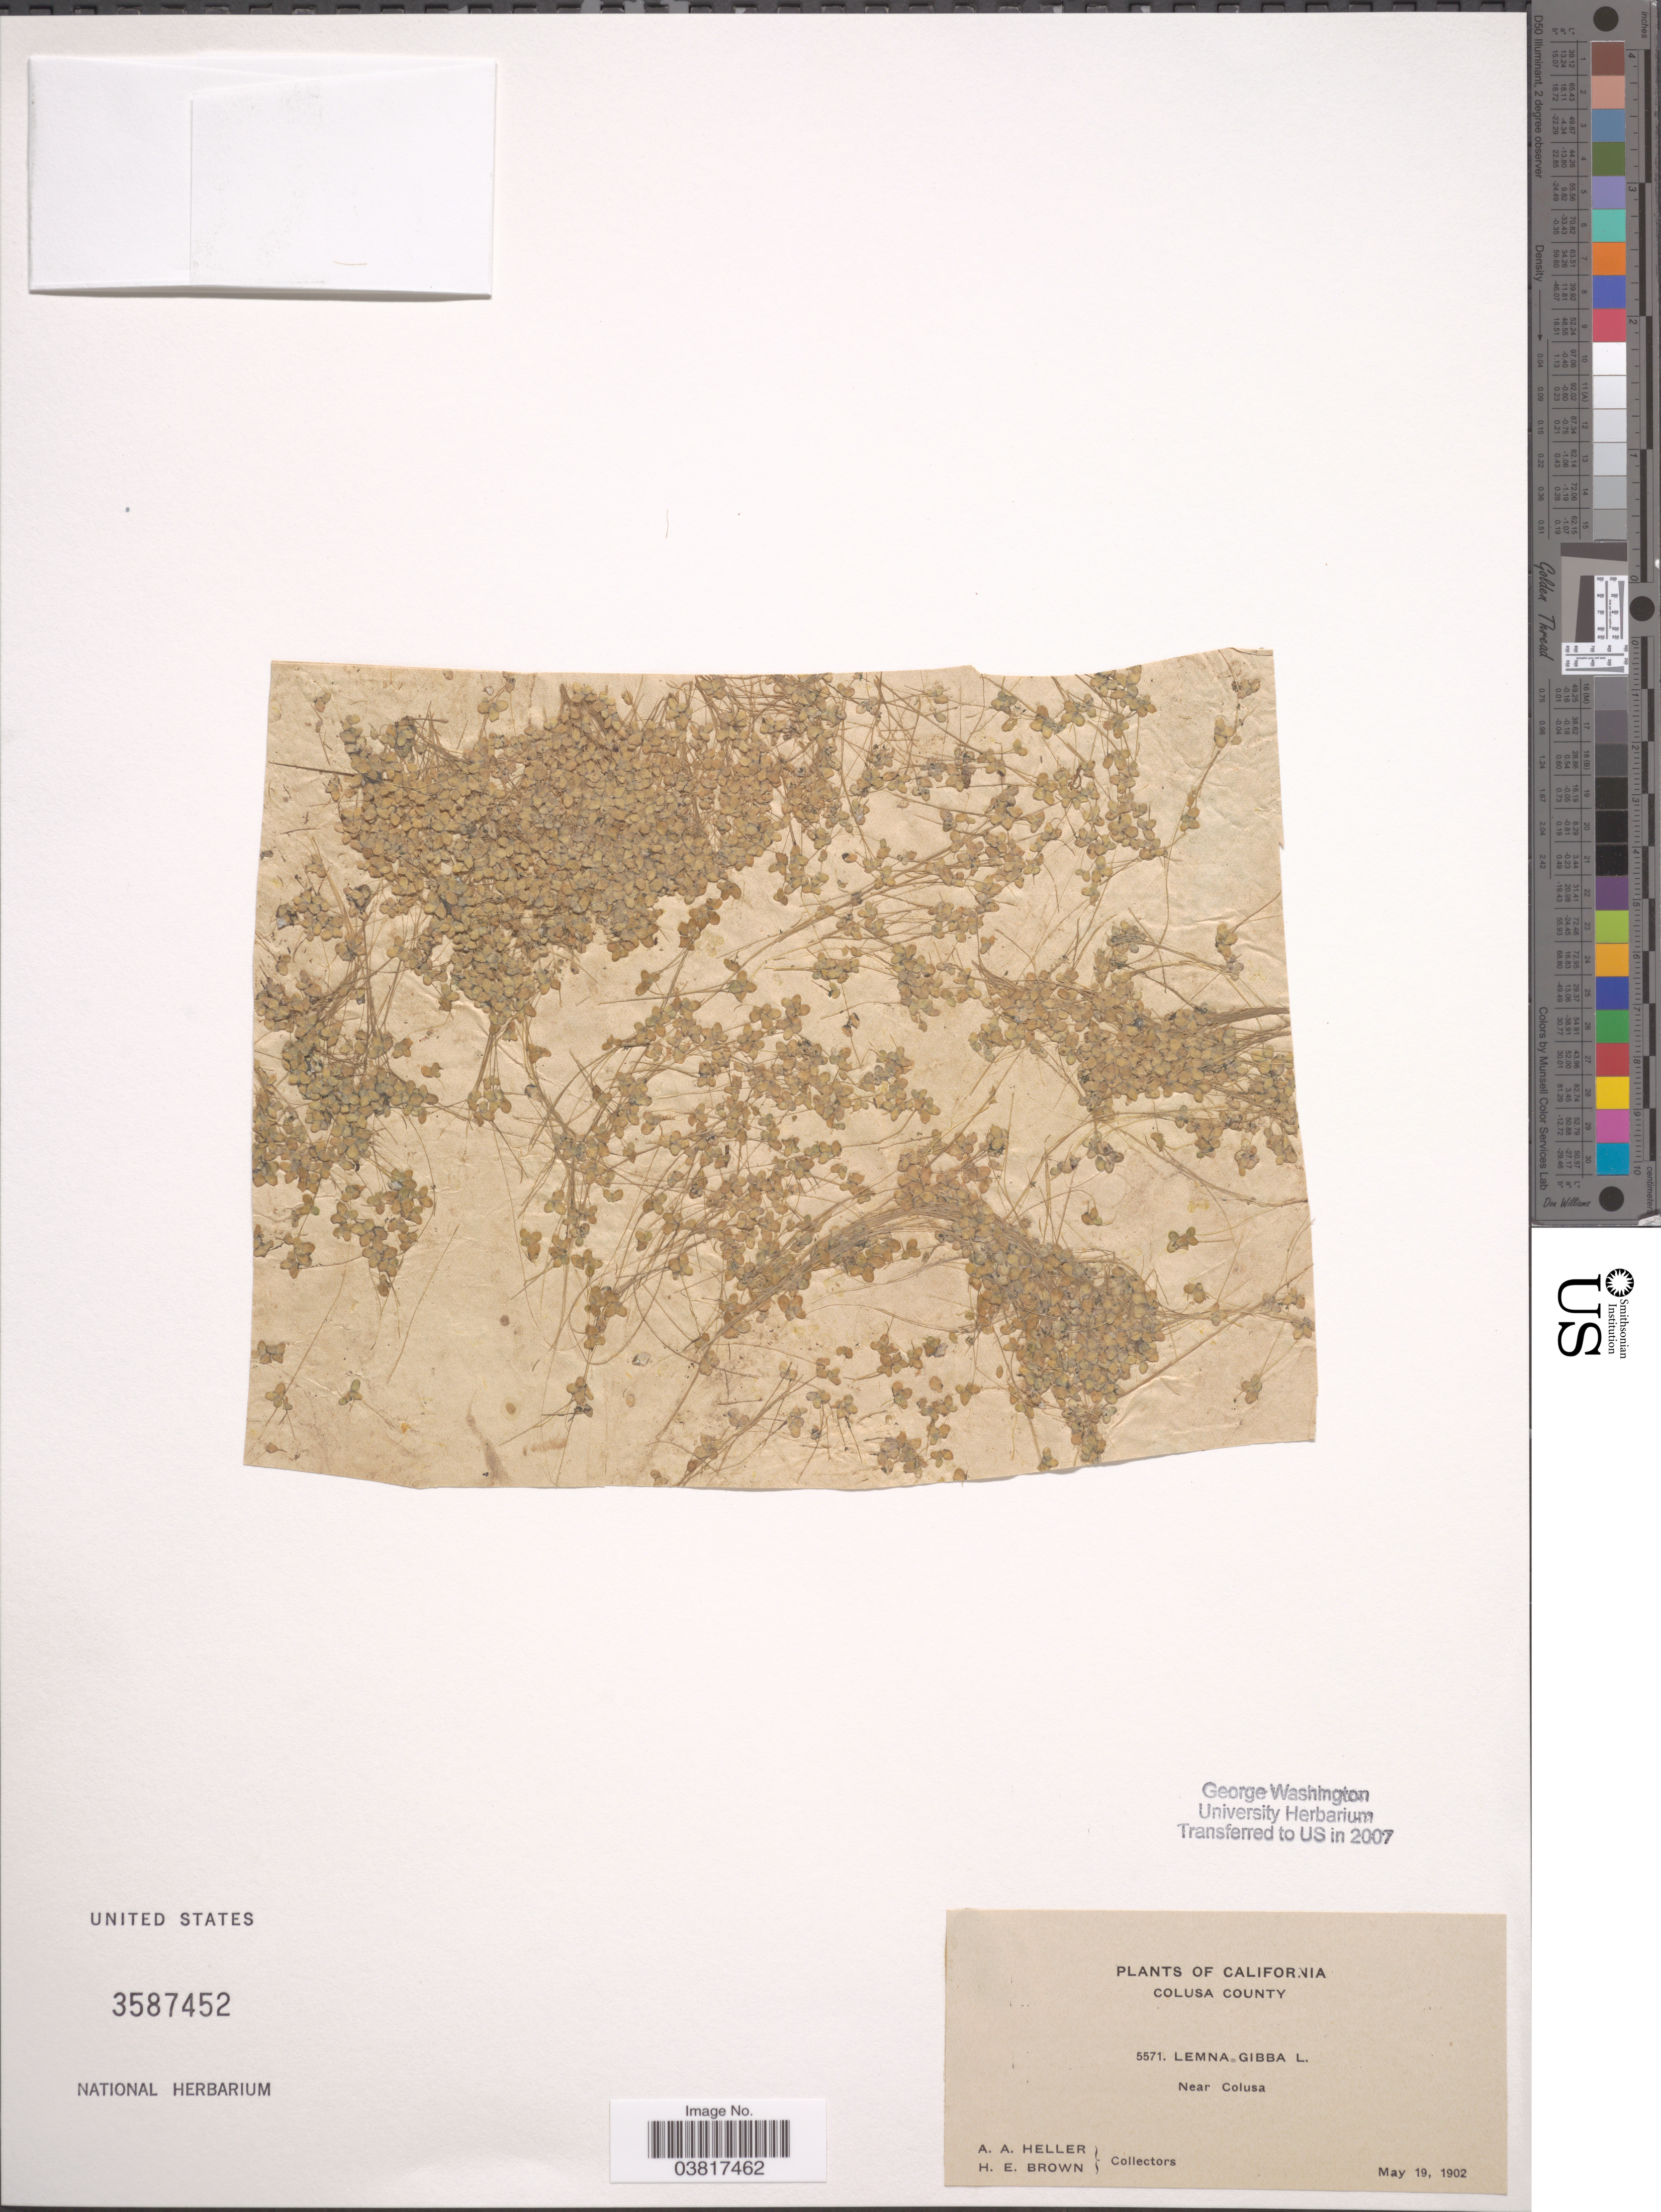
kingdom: Plantae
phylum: Tracheophyta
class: Liliopsida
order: Alismatales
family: Araceae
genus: Lemna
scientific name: Lemna gibba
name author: L.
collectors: A. A. Heller & H. E. Brown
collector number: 5571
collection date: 1902-05-19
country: United States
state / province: California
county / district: Colusa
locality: Colusa County. Near Colusa.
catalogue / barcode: US 3587452